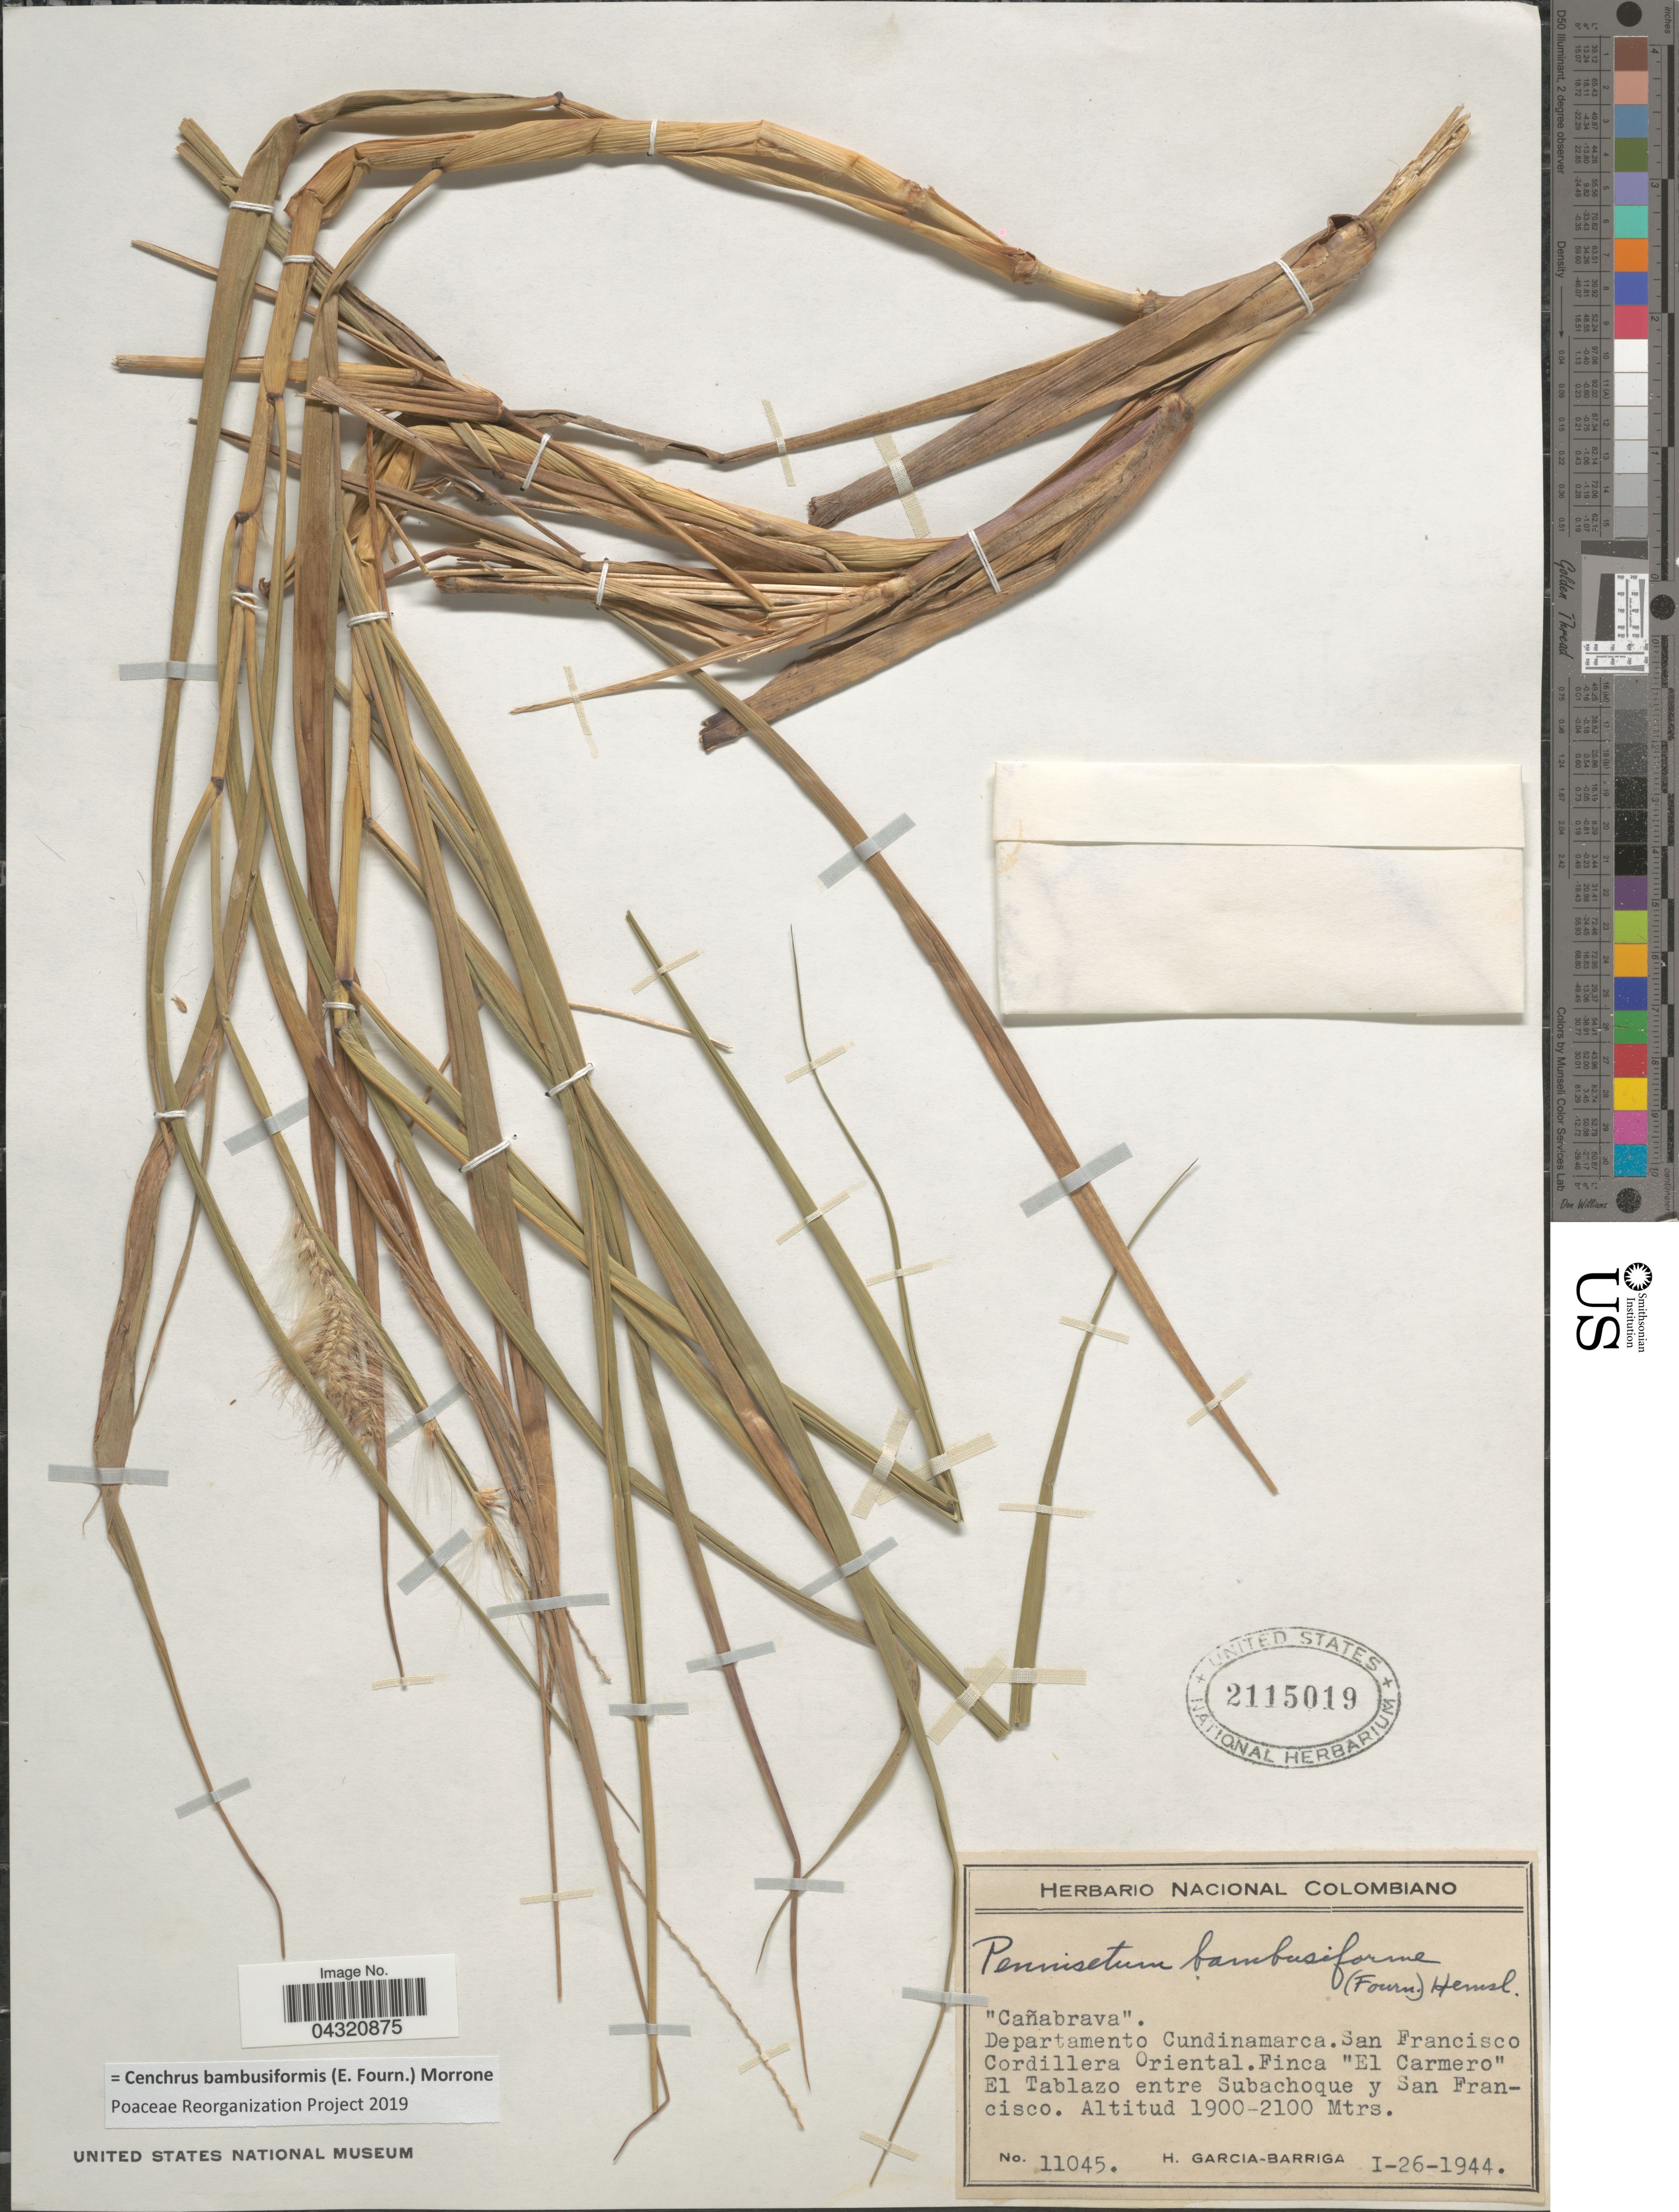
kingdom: Plantae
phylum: Tracheophyta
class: Liliopsida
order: Poales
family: Poaceae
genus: Cenchrus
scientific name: Cenchrus bambusiformis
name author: (E. Fourn.) Morrone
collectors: H. García Barriga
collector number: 11045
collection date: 1944-01-26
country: Colombia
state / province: Cundinamarca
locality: Departamento Cundinamarca. San Francisco Cordillera Central. Finca "El Carmero" El Tablazo entre Subachoque y San Francisco.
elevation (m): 1900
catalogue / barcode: US 2115019